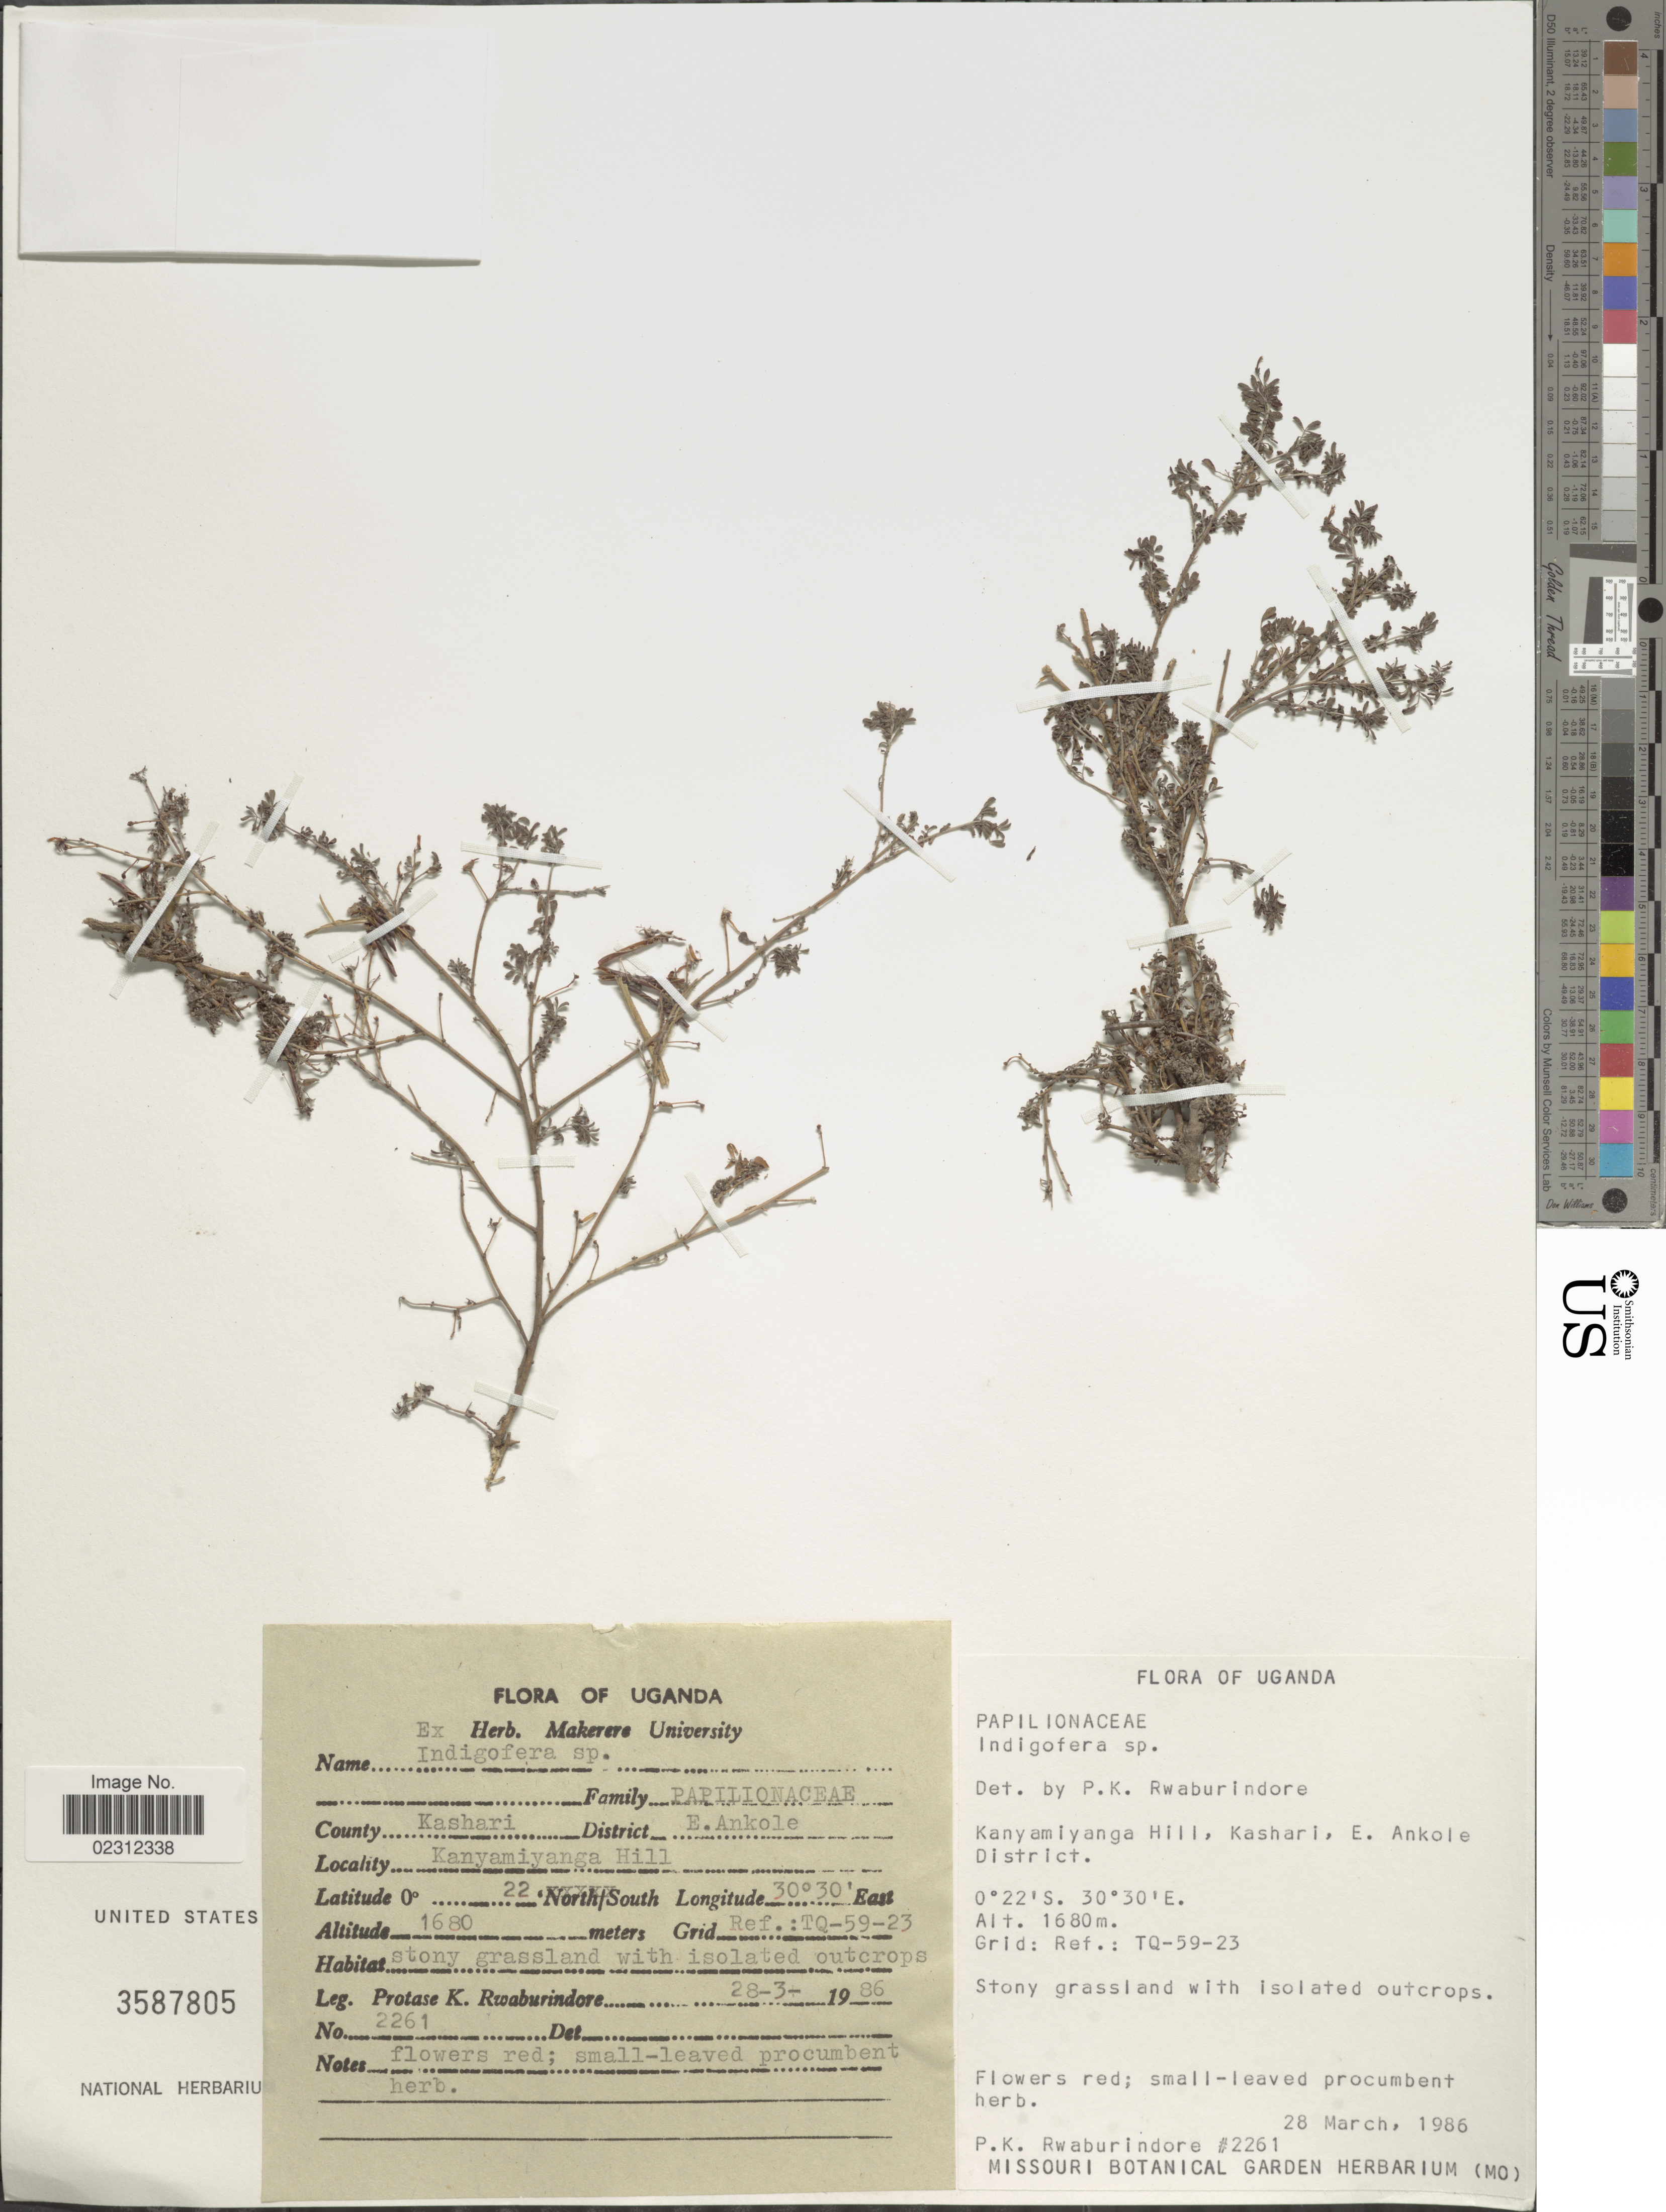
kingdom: Plantae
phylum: Tracheophyta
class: Magnoliopsida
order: Fabales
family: Fabaceae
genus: Indigofera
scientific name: Indigofera sp.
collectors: P. Rwaburindore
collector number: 2261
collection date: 1986-03-28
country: Uganda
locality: Kanyamiyanga Hill, Kashari, E. Ankole District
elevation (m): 1680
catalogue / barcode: US 3587805